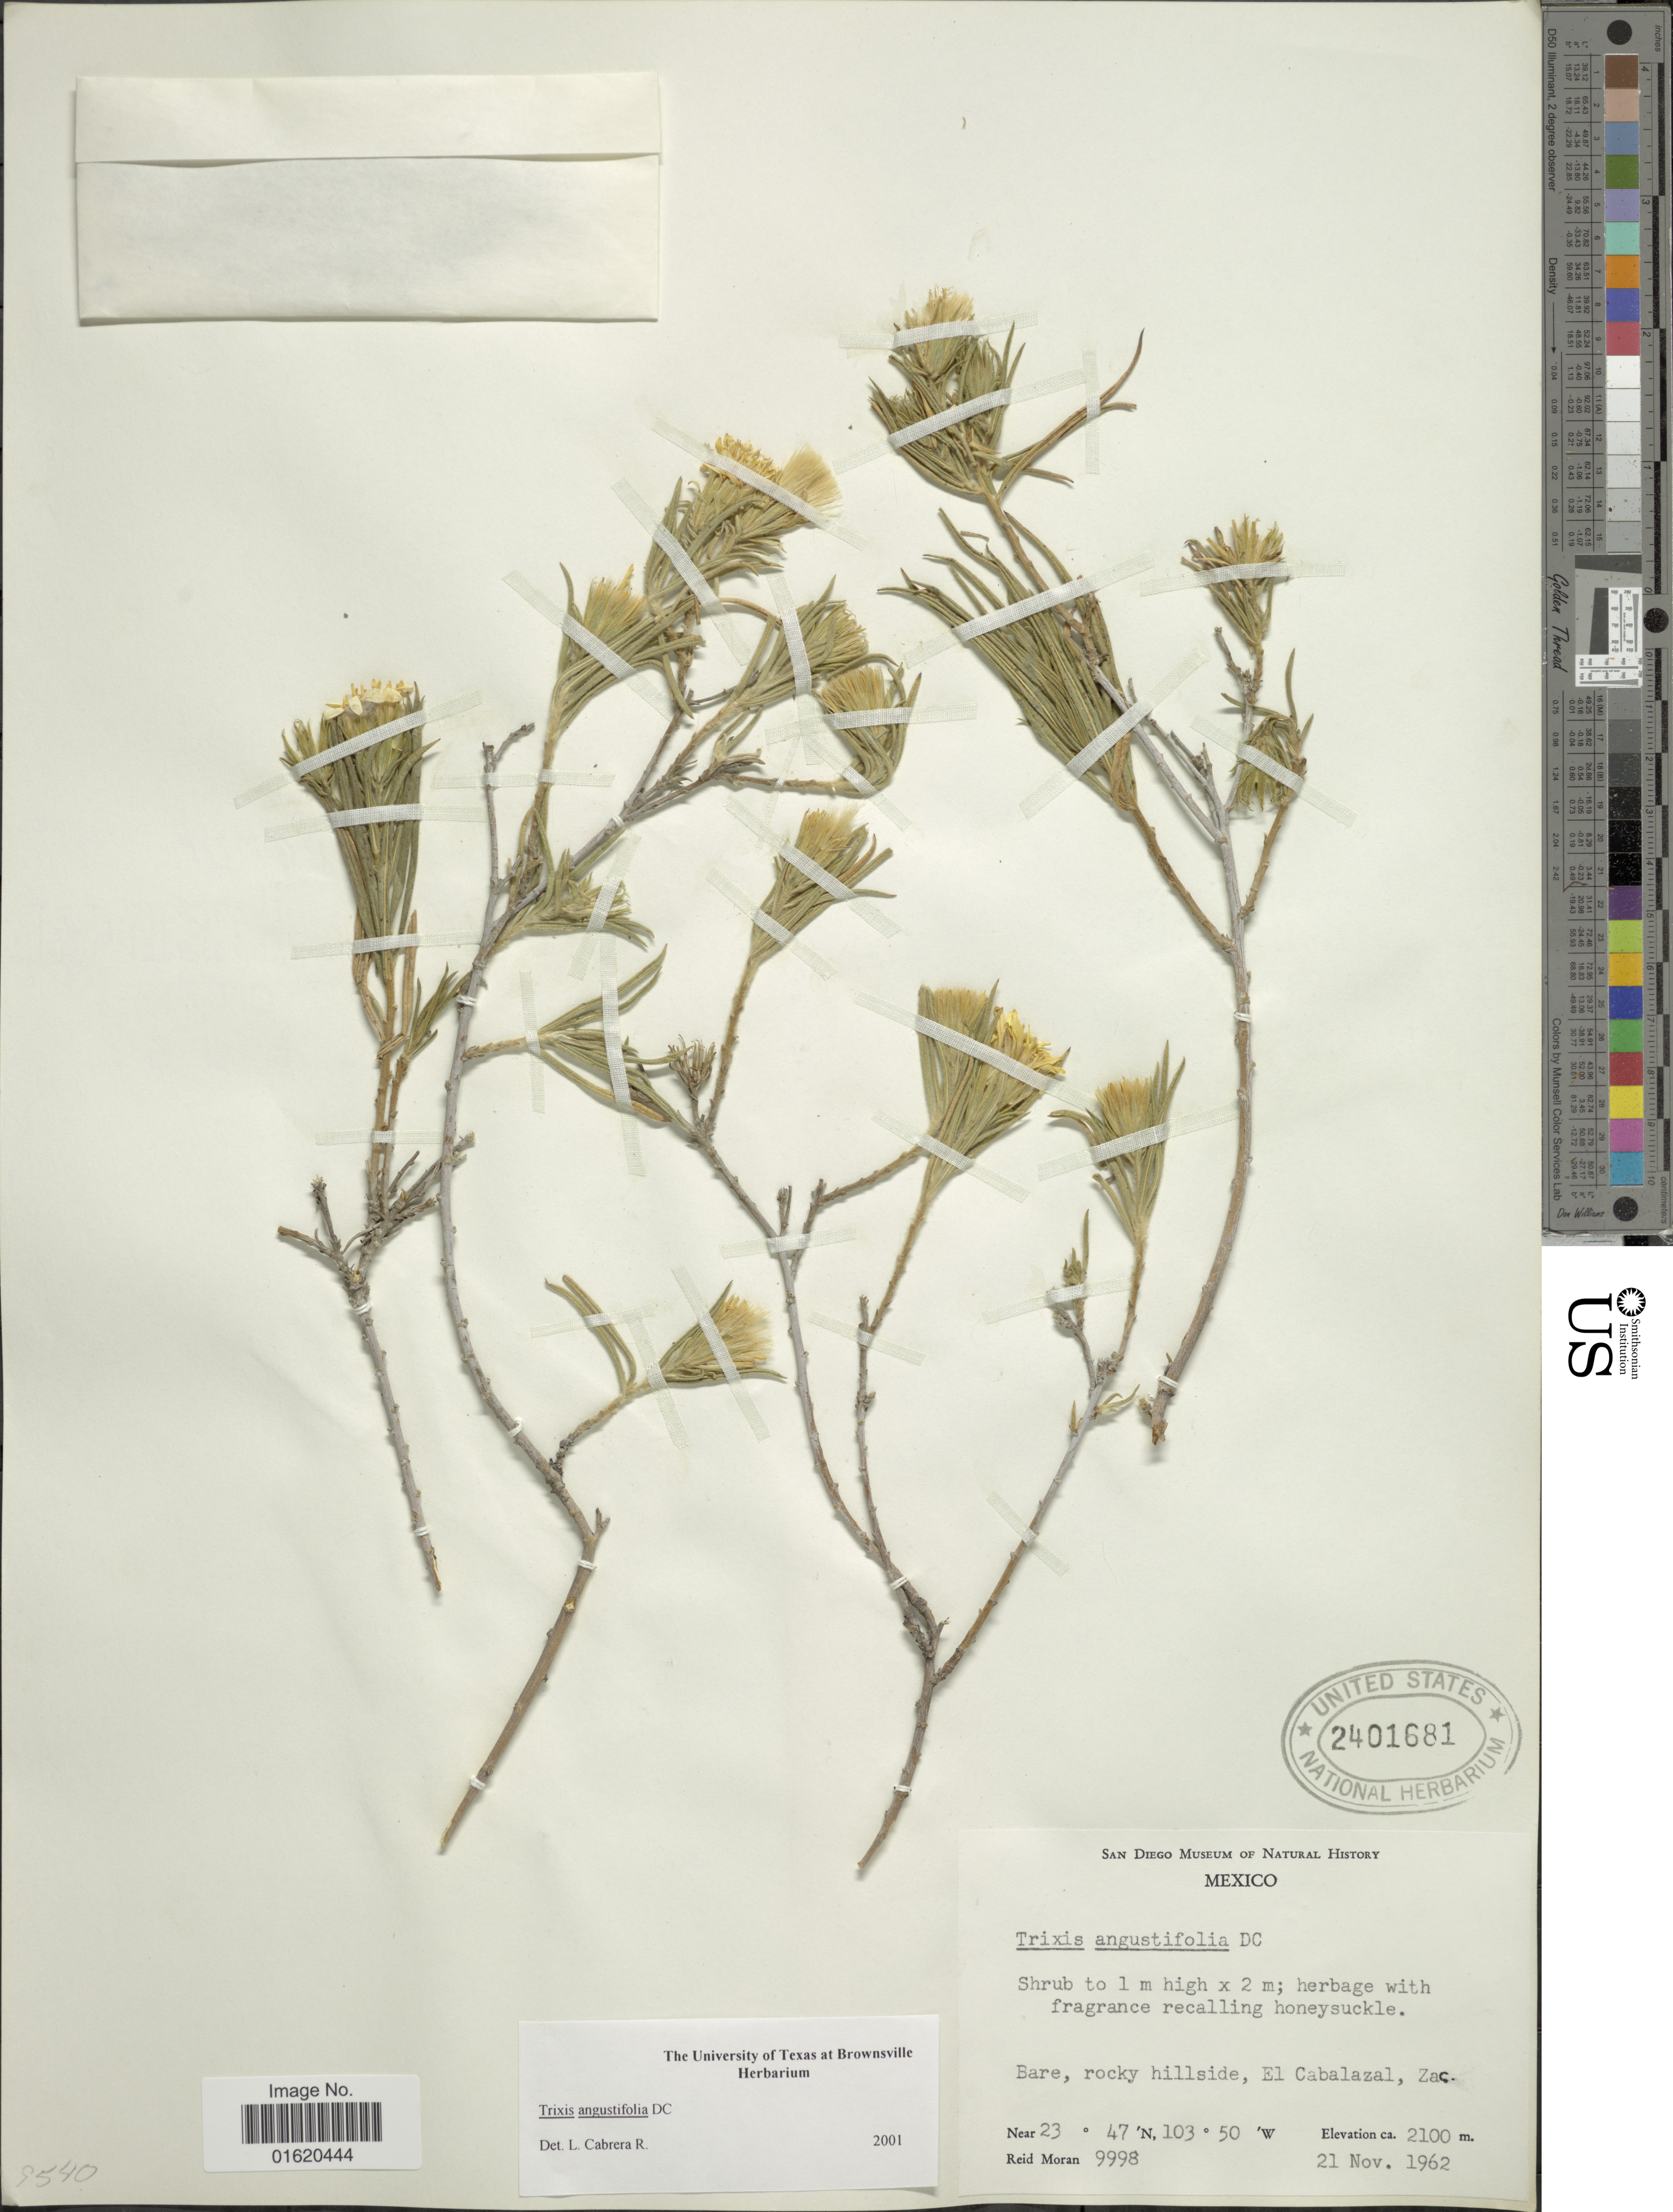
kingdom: Plantae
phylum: Tracheophyta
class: Magnoliopsida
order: Asterales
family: Asteraceae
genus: Trixis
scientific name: Trixis angustifolia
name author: DC.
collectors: R. V. Moran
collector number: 9998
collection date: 1962-11-21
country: Mexico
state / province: Zacatecas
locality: Bare, rocky hillside, el Cabalazal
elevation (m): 2100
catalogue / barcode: US 2401681